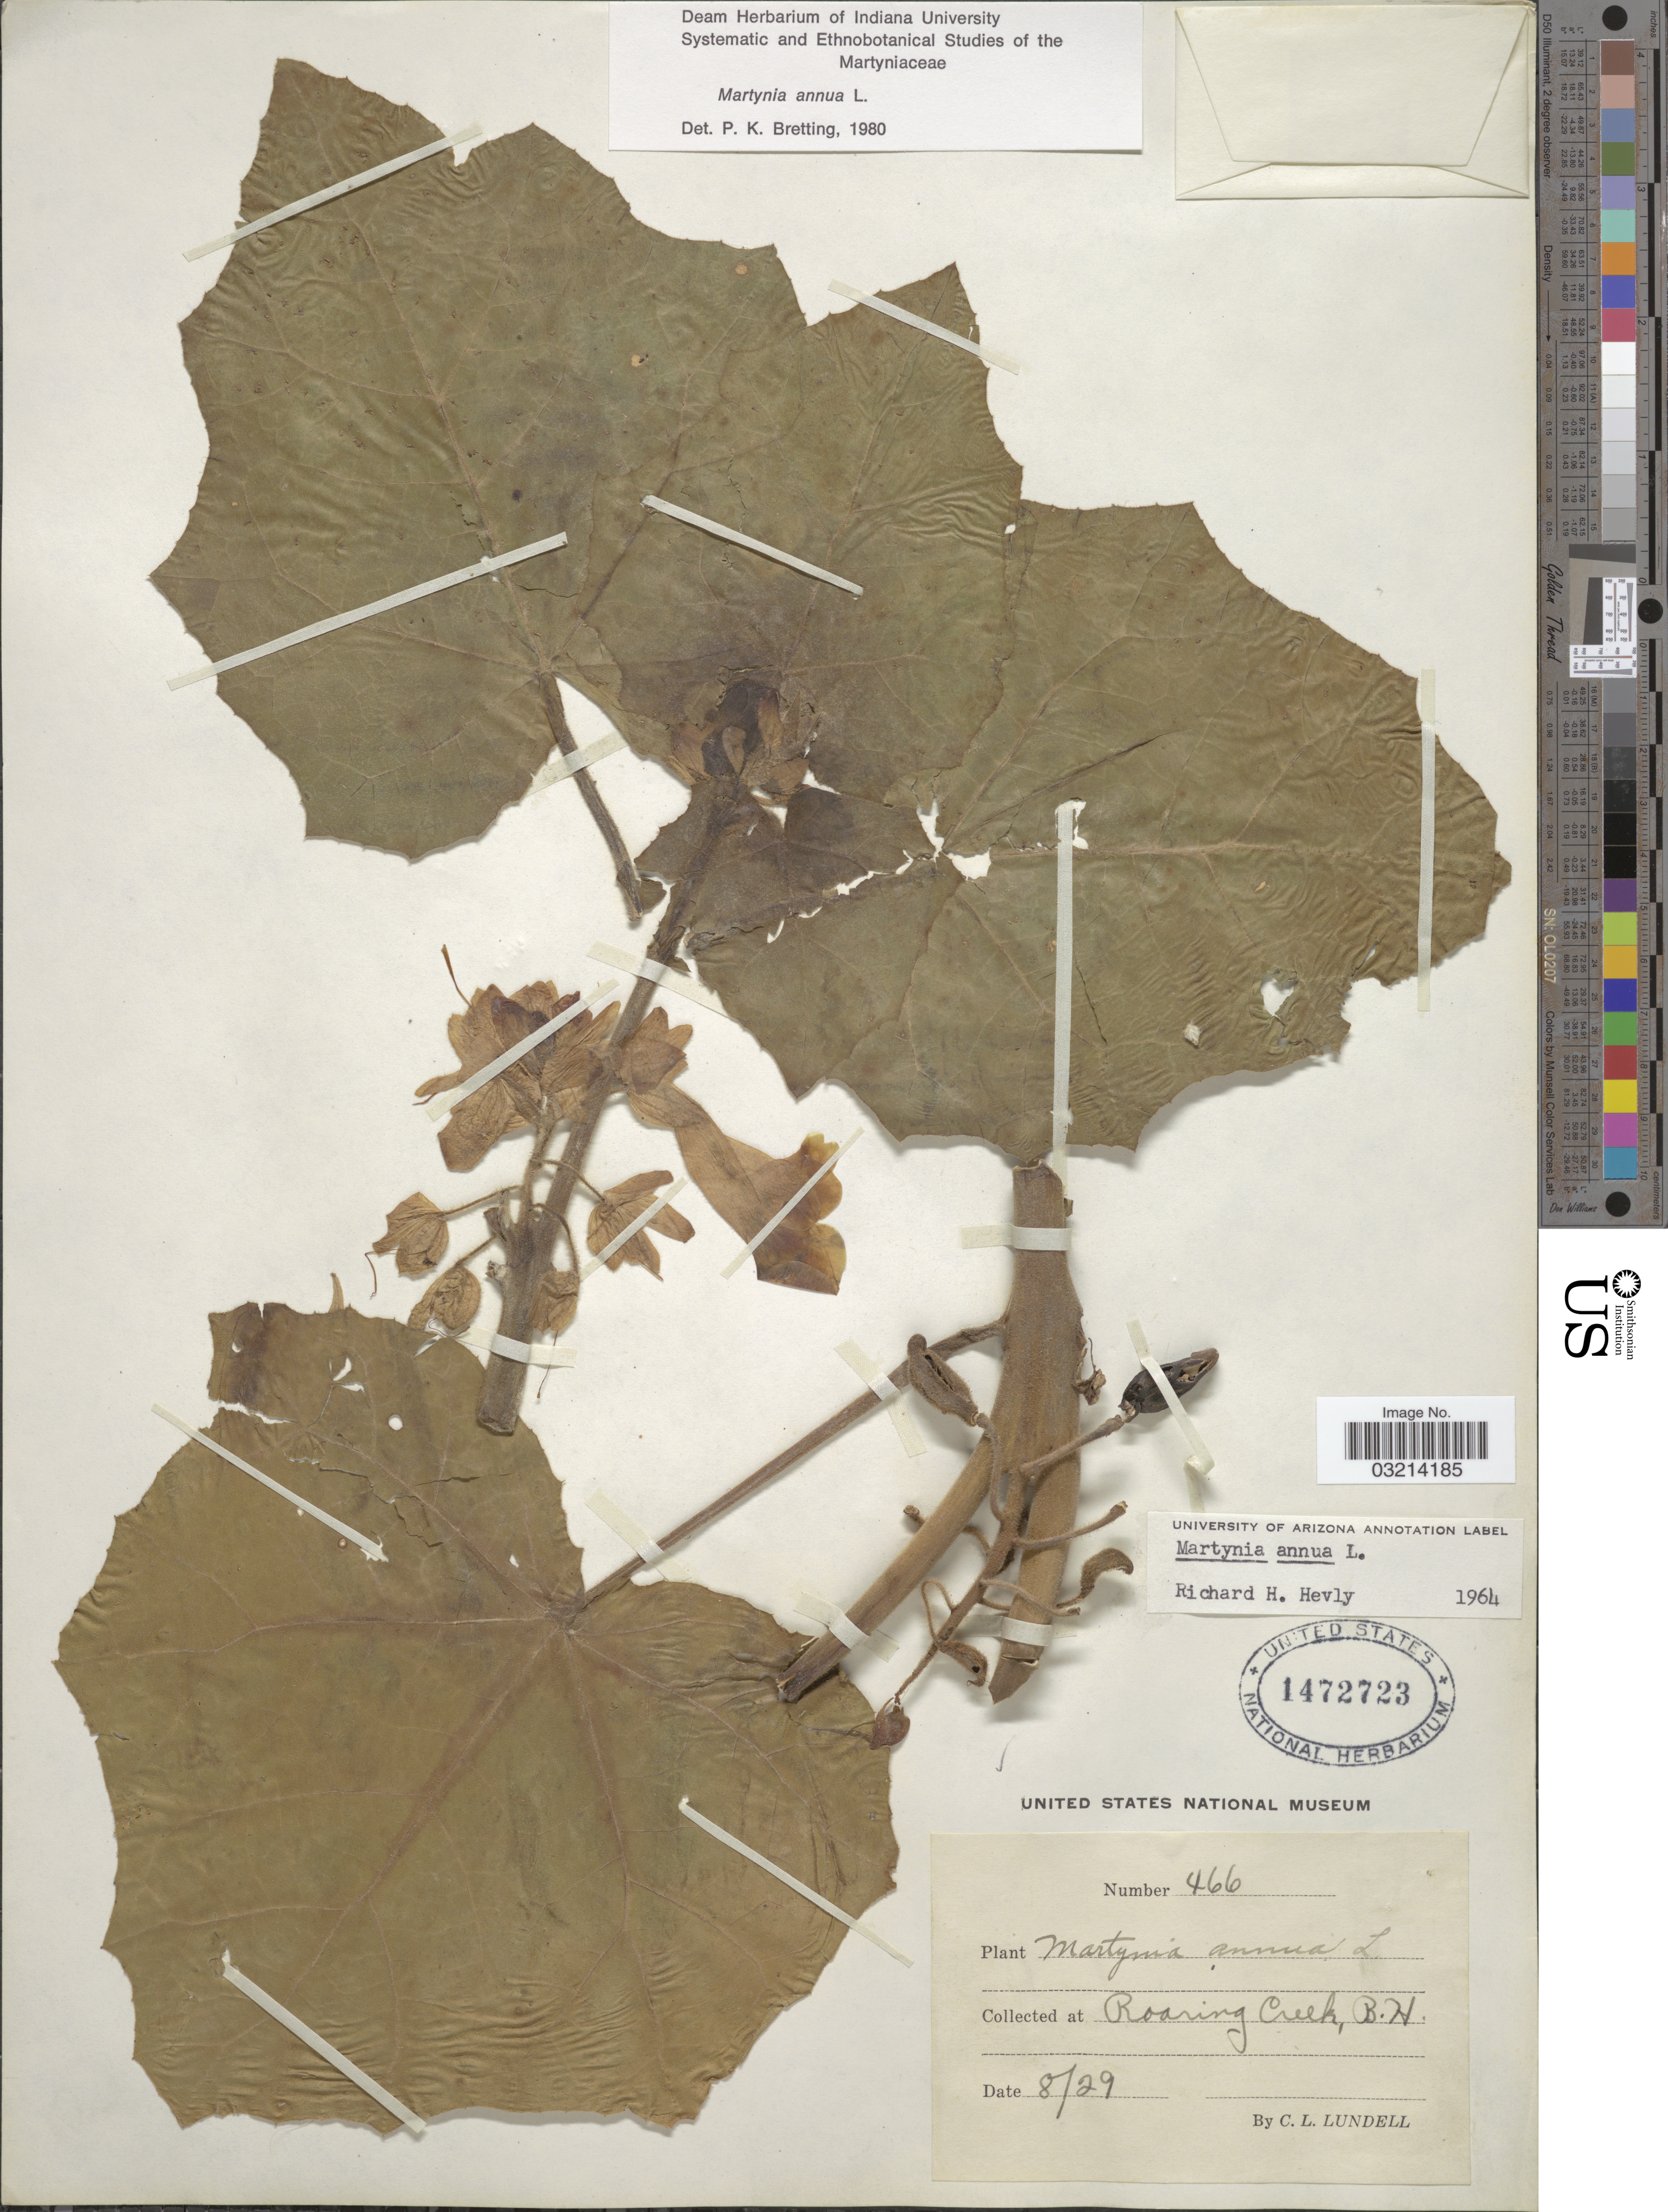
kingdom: Plantae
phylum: Tracheophyta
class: Magnoliopsida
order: Lamiales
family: Martyniaceae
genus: Martynia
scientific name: Martynia annua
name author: L.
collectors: C. L. Lundell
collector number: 466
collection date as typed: Transcribed d/m/y: /8/29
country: Belize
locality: Roaring Creek, B.H.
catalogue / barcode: US 1472723